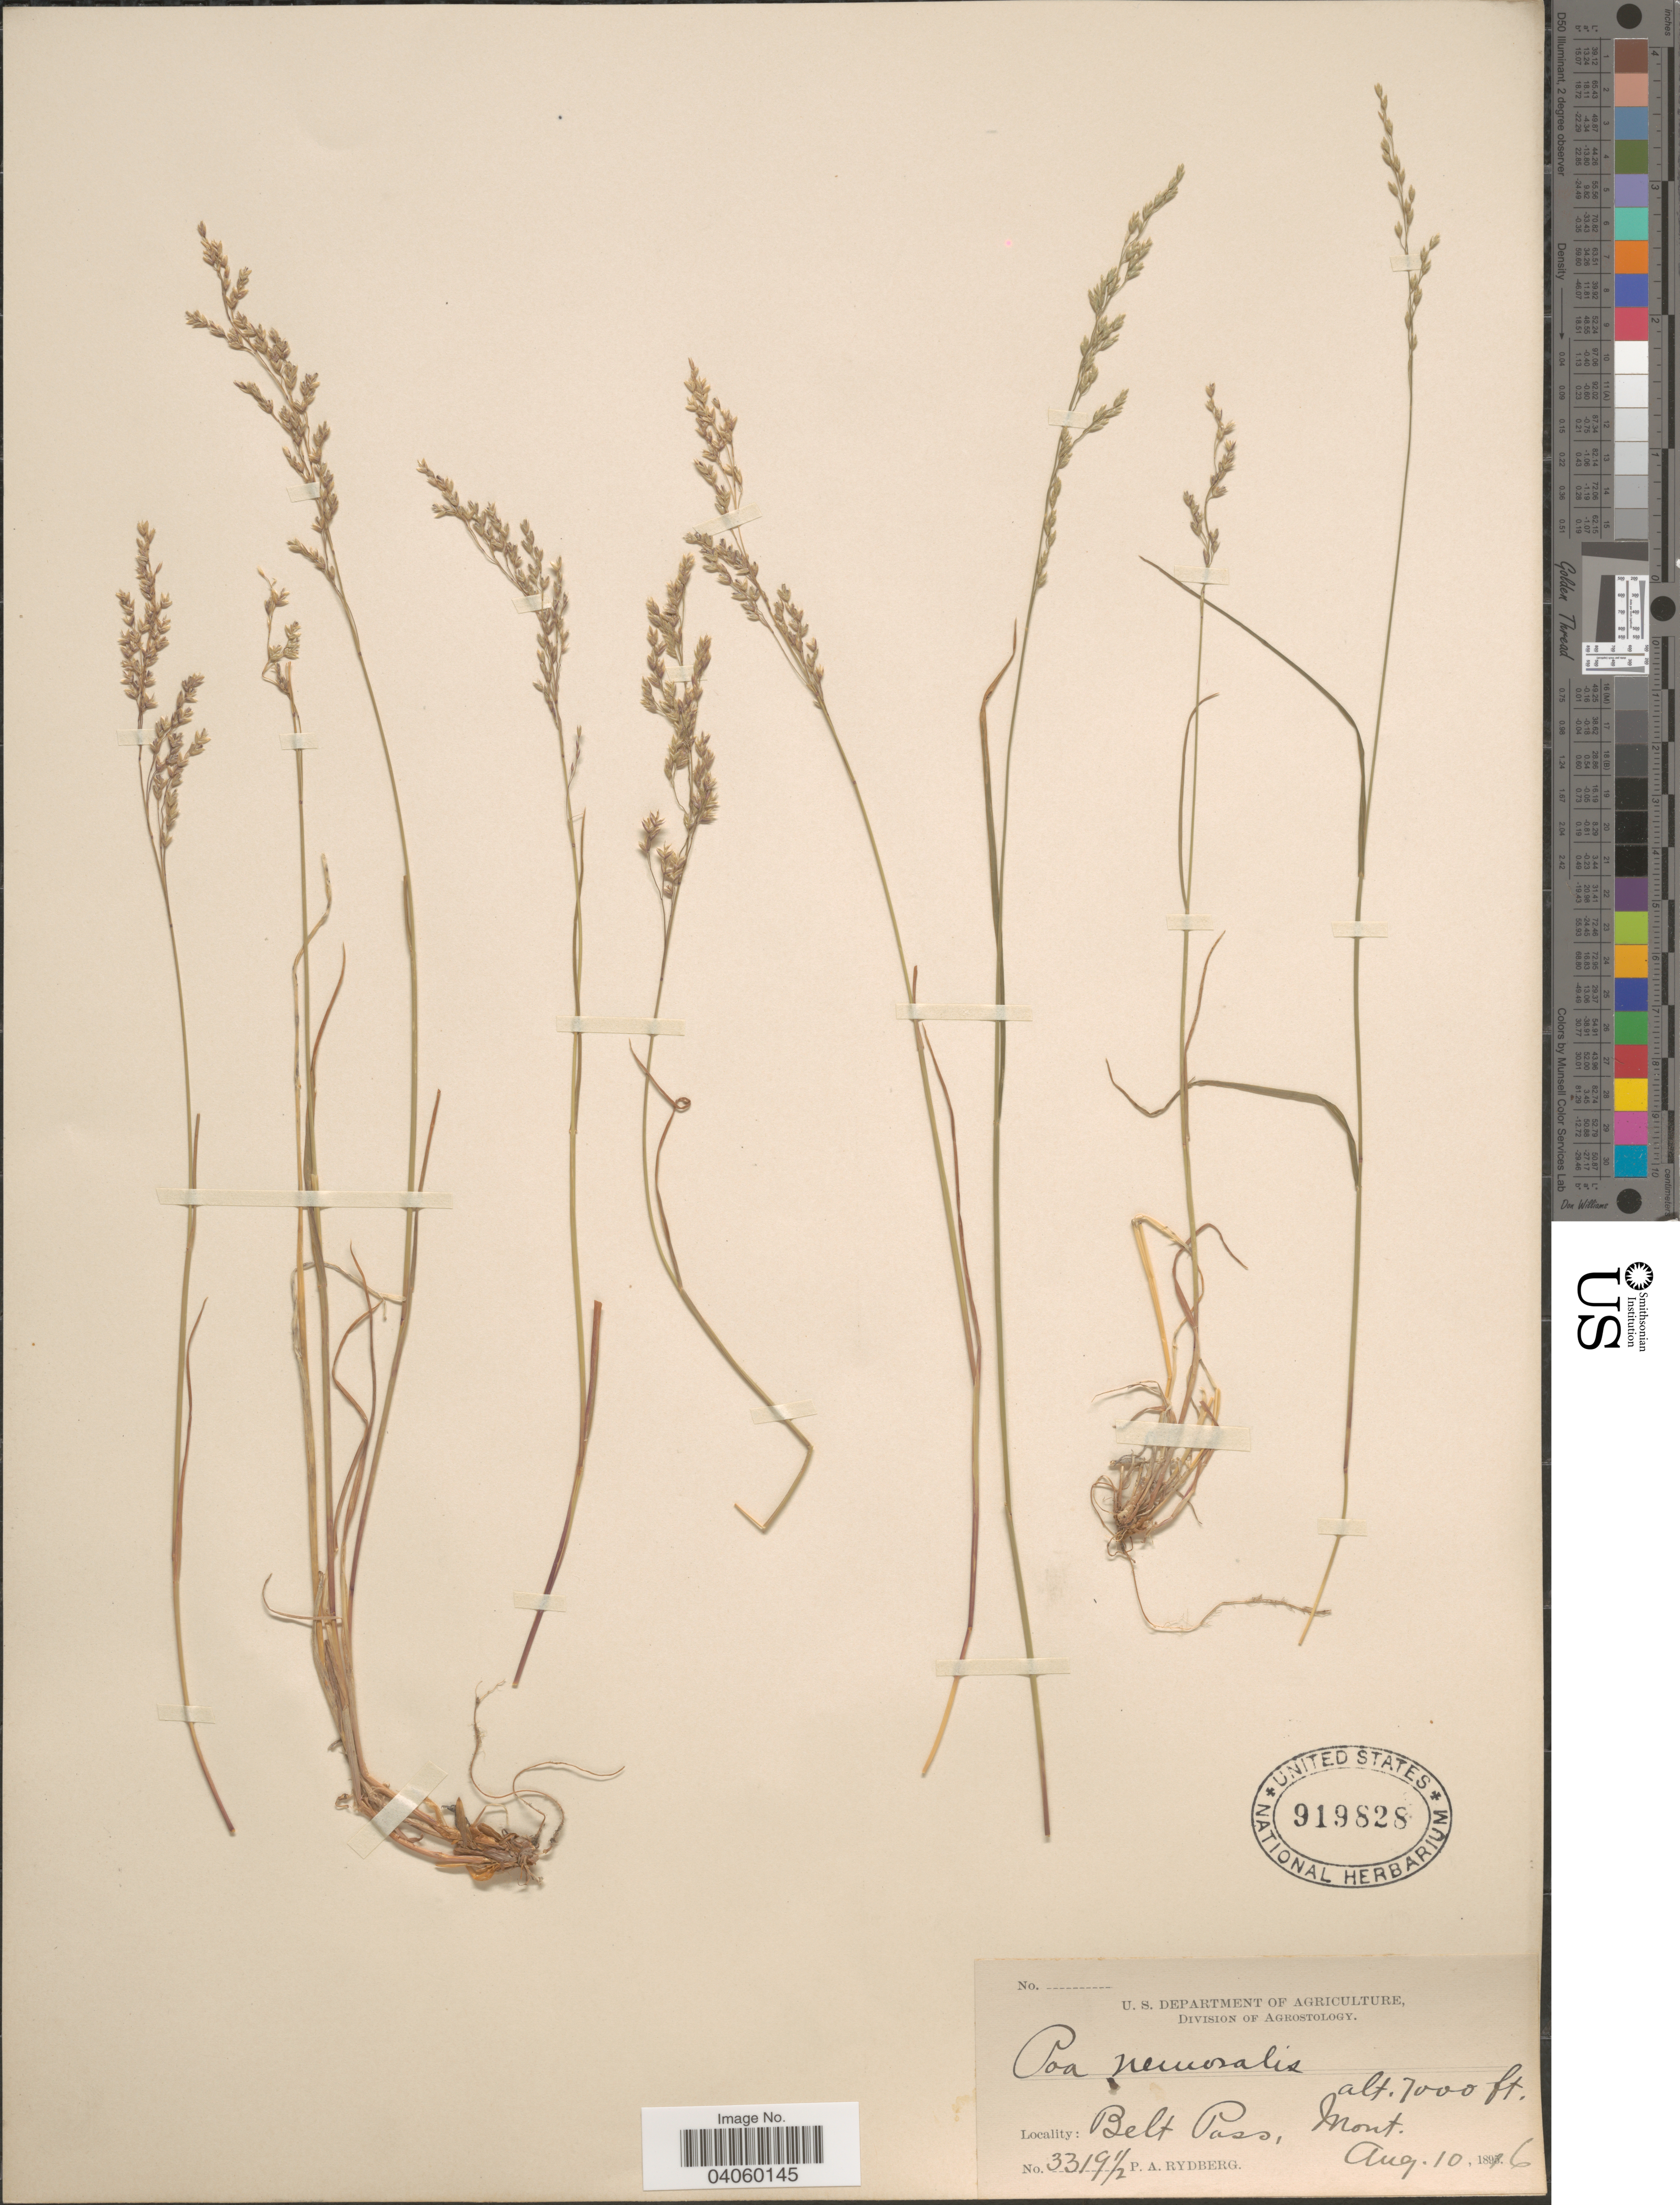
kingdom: Plantae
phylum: Tracheophyta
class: Liliopsida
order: Poales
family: Poaceae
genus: Poa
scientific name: Poa interior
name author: Rydb.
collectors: P. A. Rydberg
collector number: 3319½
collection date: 1896-08-10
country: United States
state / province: Montana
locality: Belt Pass.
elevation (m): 2134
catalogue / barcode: US 919828